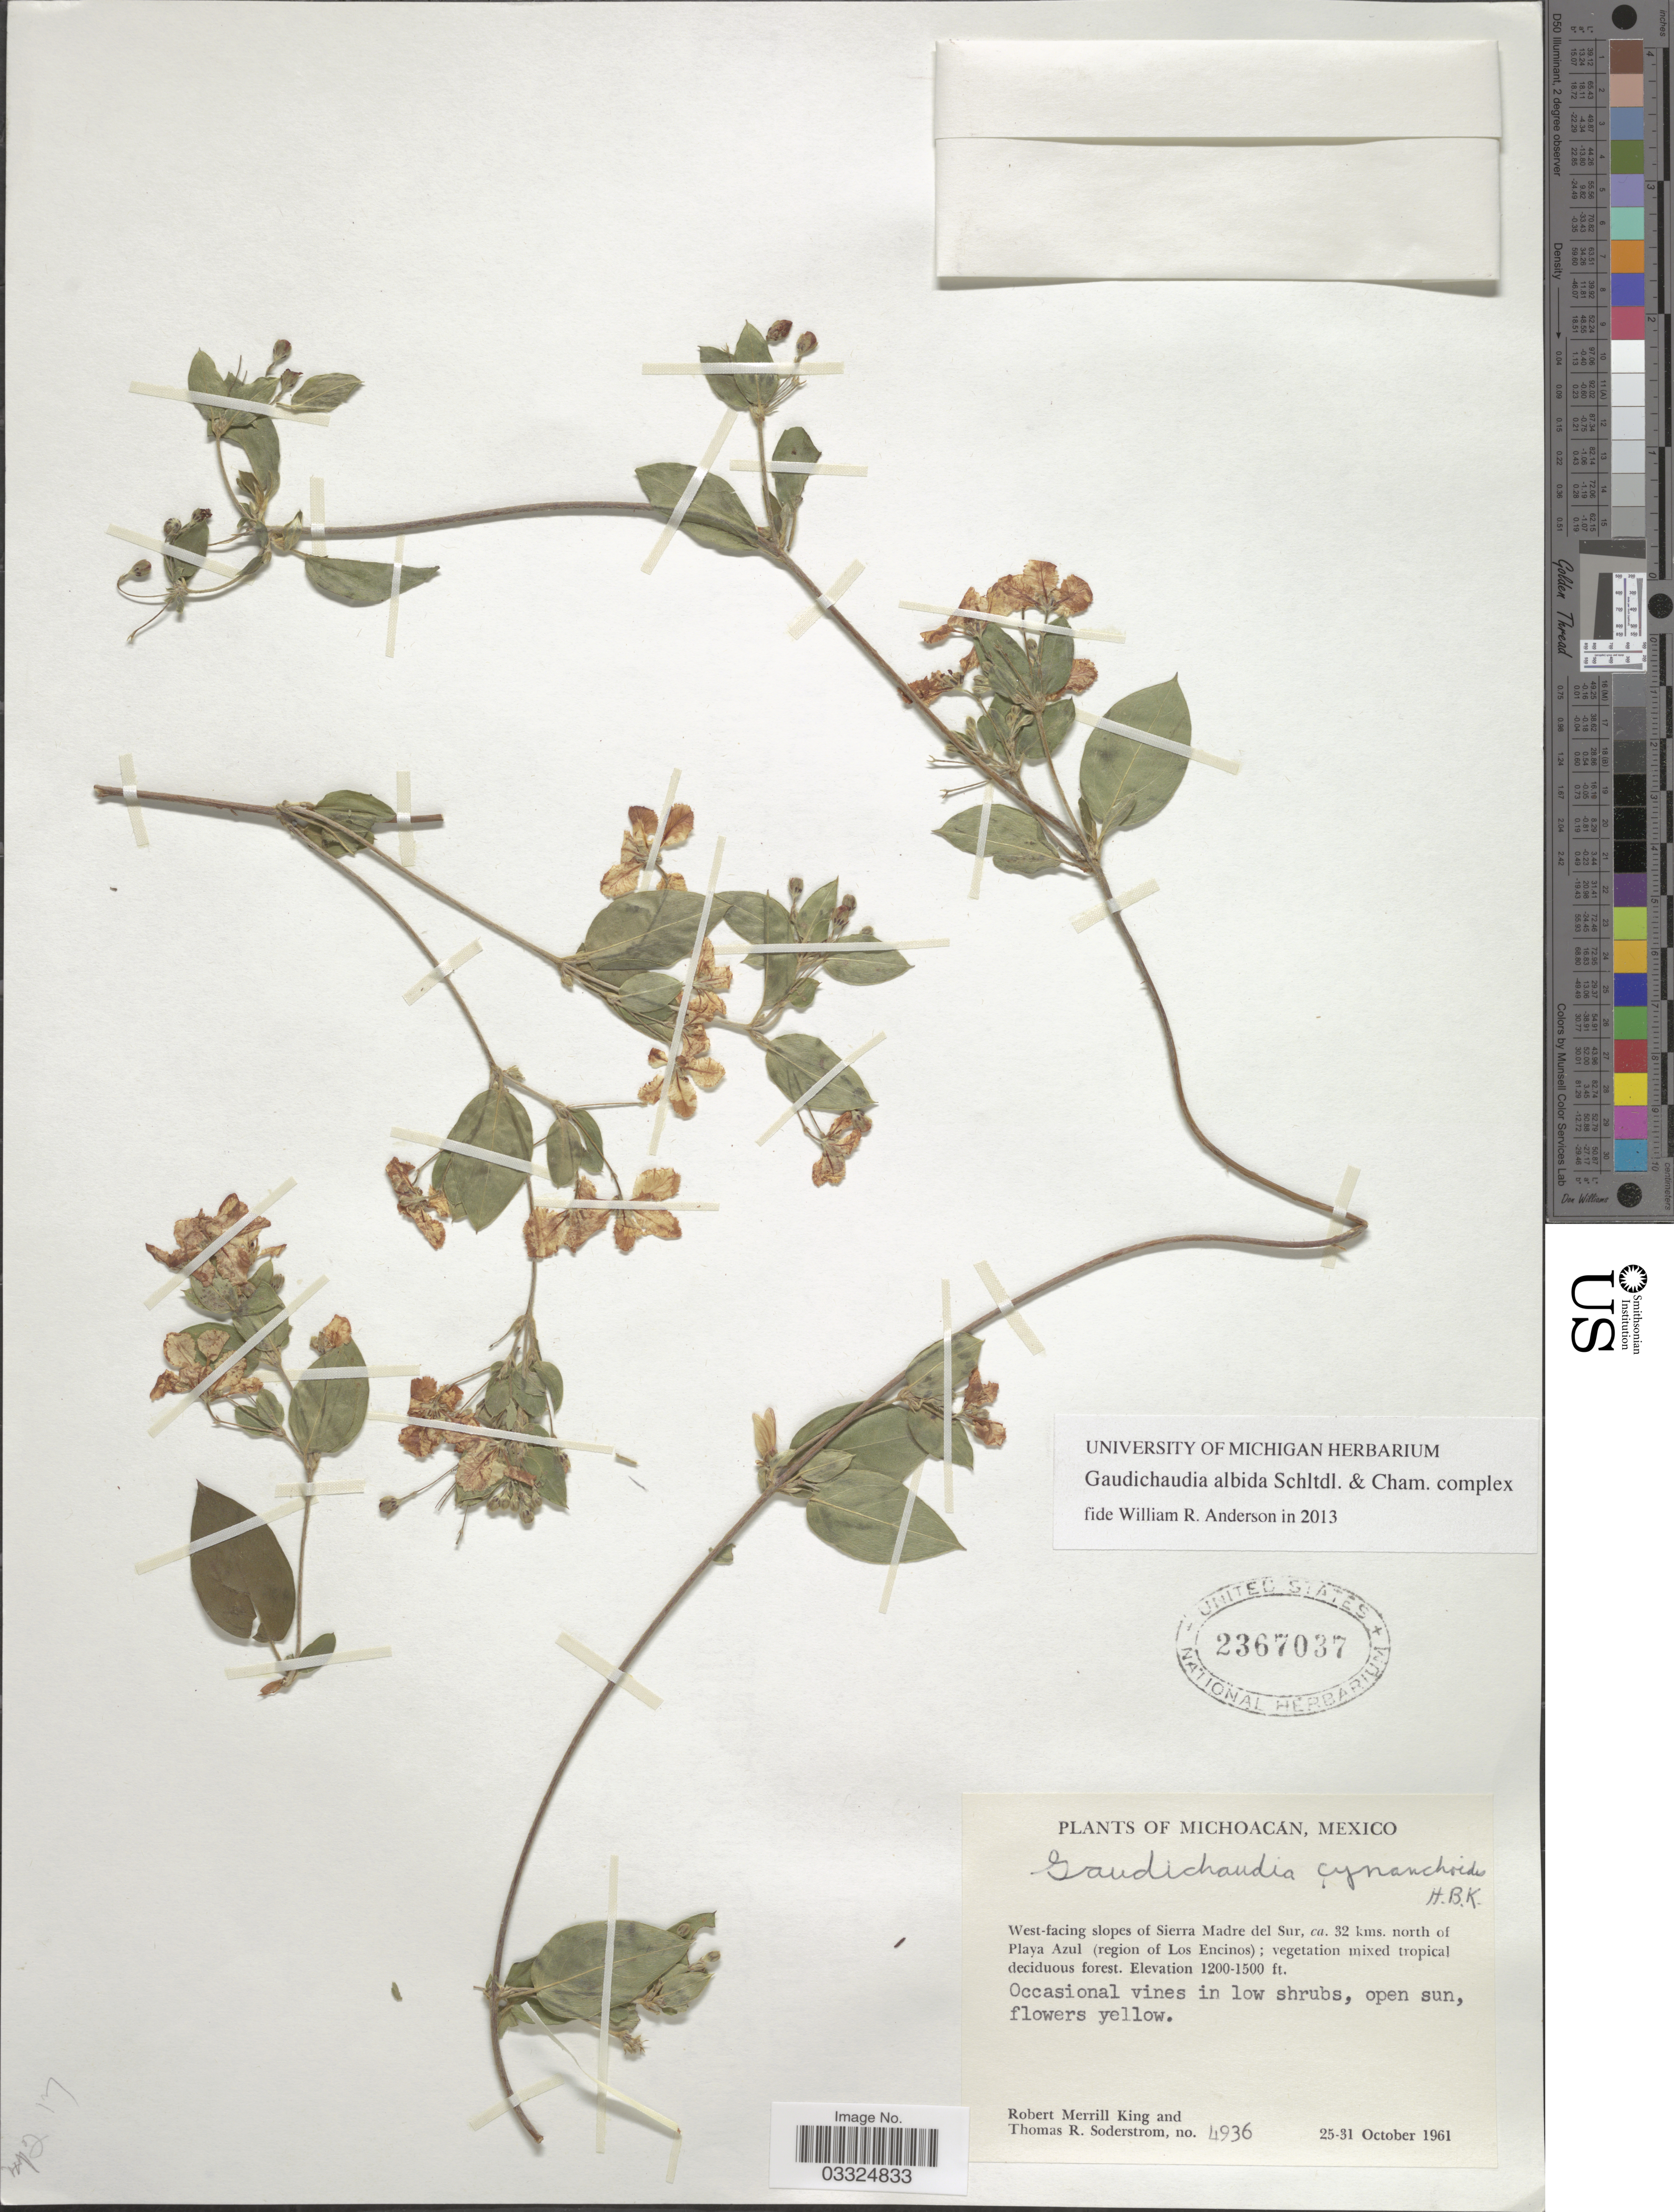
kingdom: Plantae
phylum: Tracheophyta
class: Magnoliopsida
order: Malpighiales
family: Malpighiaceae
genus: Gaudichaudia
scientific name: Gaudichaudia albida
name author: Schltdl. & Cham.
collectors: R. M. King & T. R. Soderstrom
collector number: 4936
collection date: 1961-10-25/1961-10-31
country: Mexico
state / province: Michoacán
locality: West-facing slopes of Sierra Madre del Sur, ca. 32. kms. north of Playa Azul (region of Los Encinos).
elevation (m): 366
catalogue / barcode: US 2367037